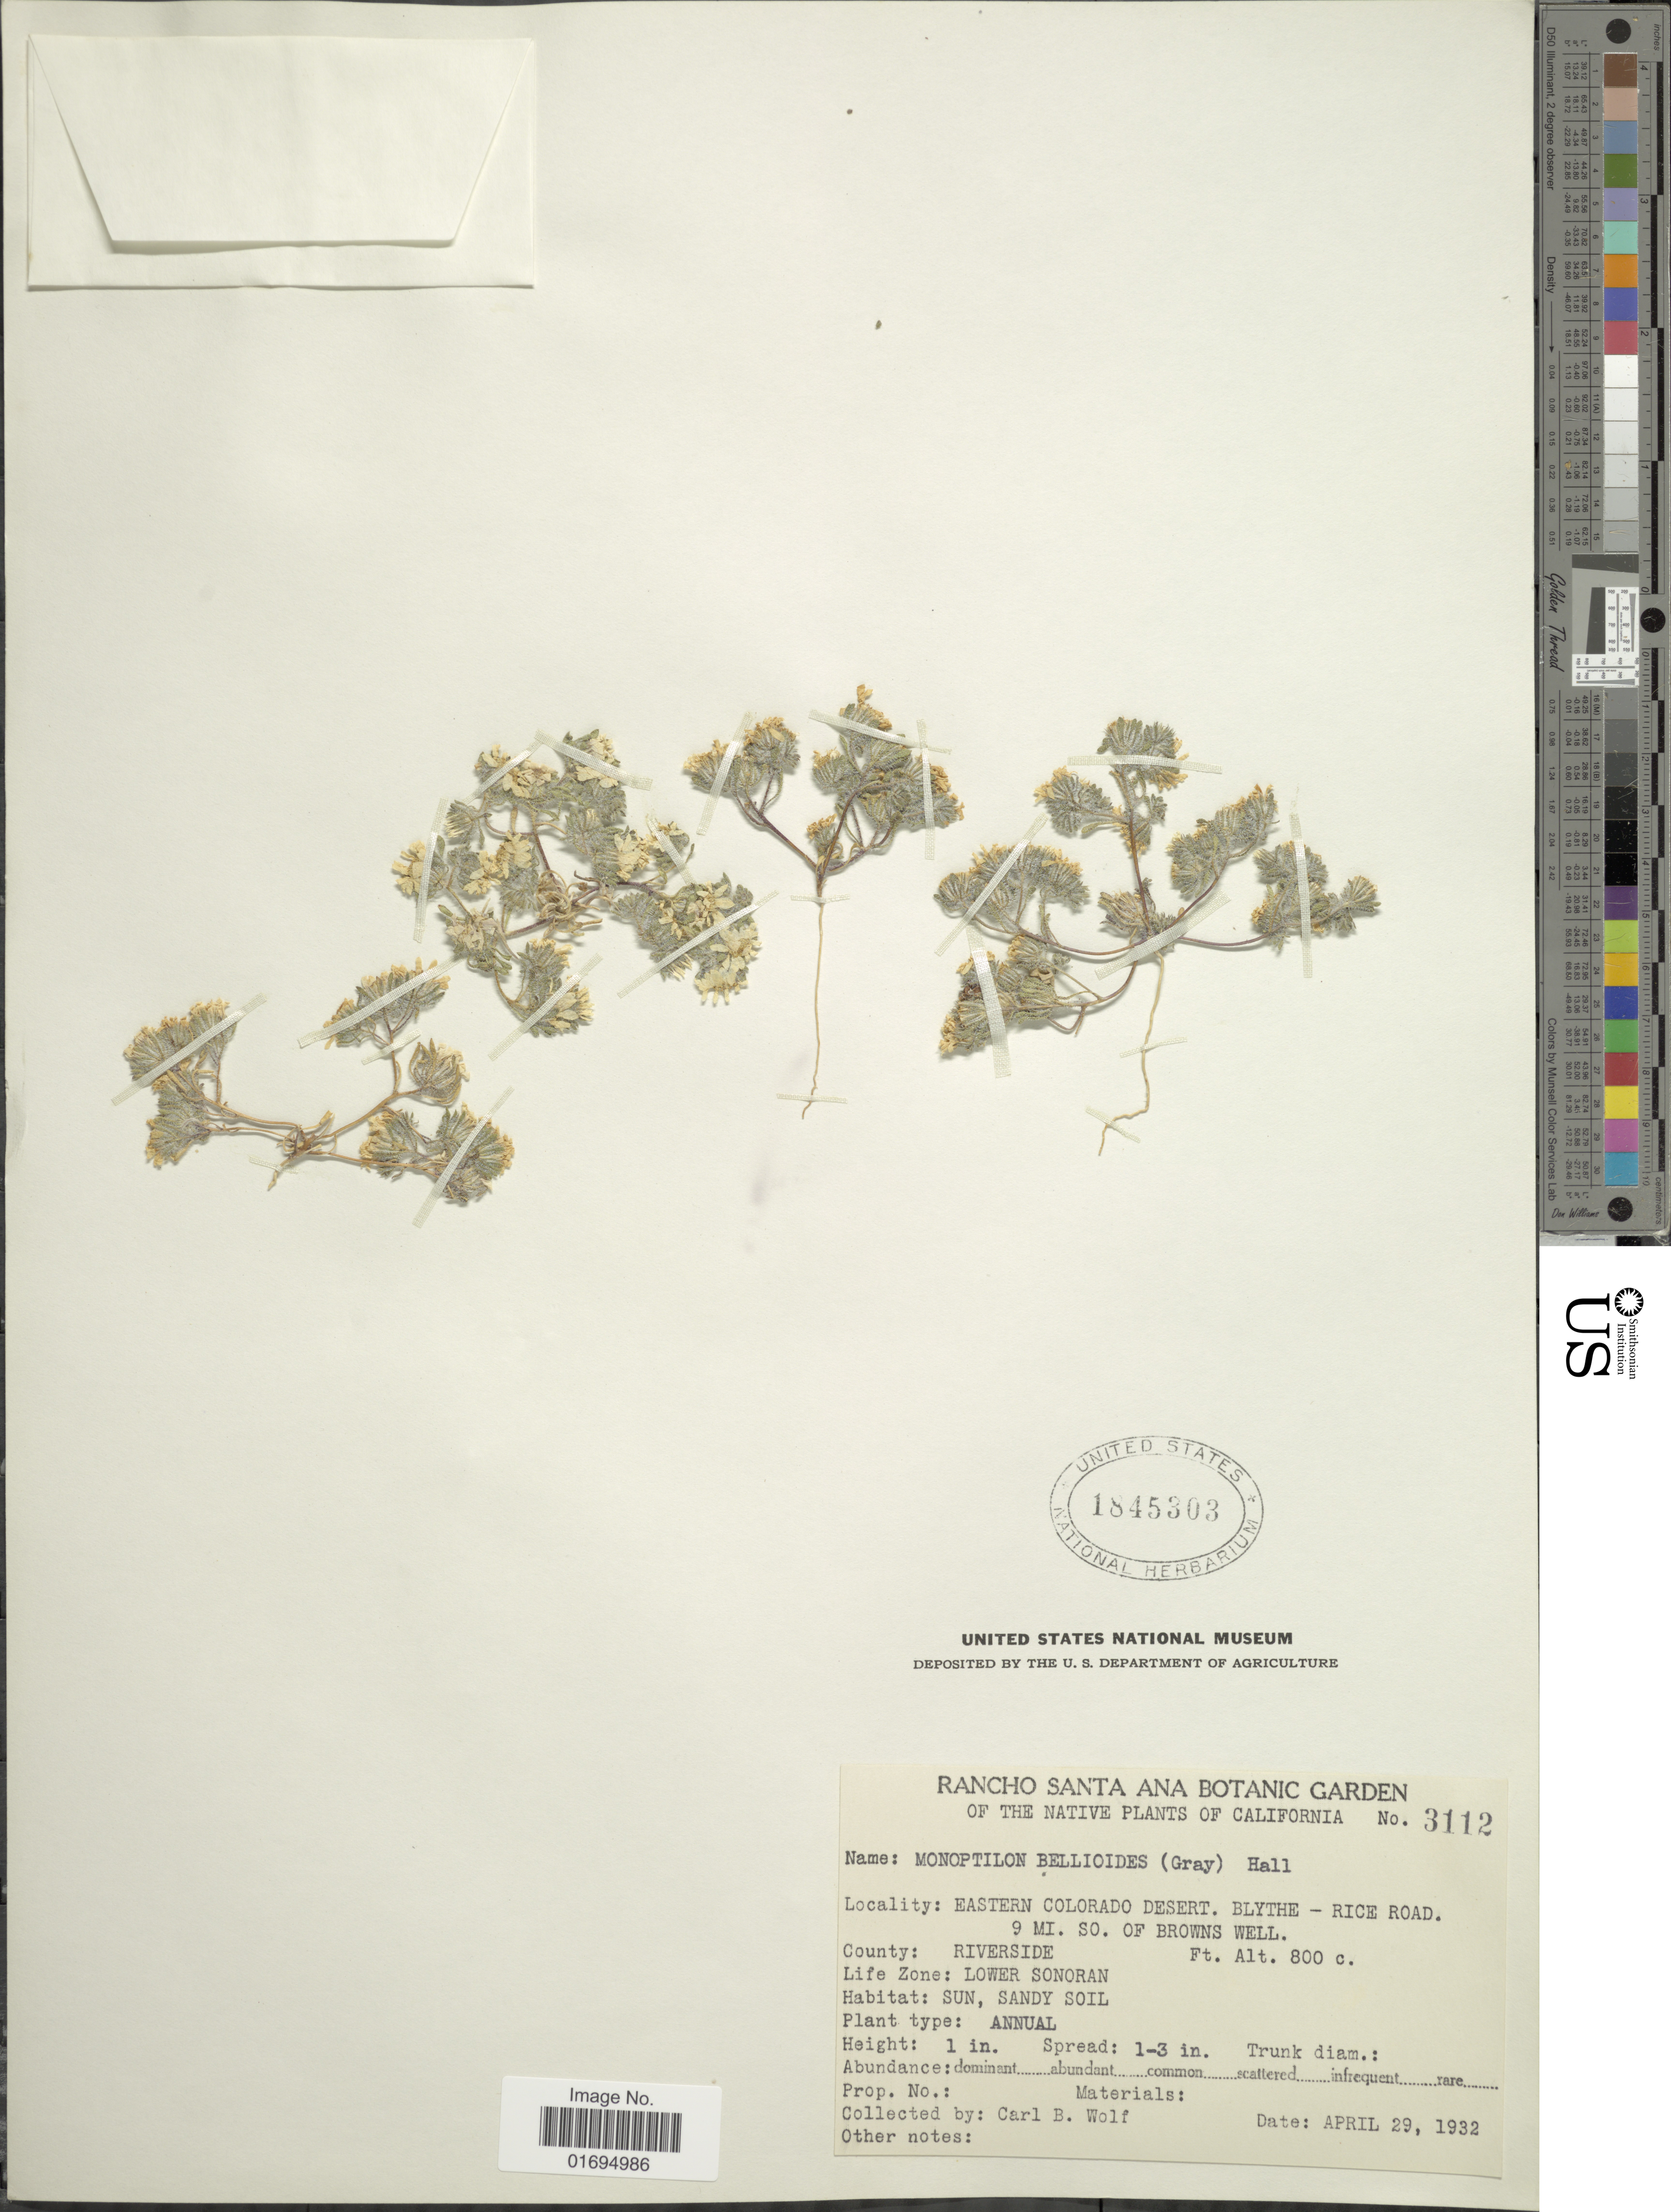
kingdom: Plantae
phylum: Tracheophyta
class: Magnoliopsida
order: Asterales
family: Asteraceae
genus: Monoptilon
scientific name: Monoptilon bellidiforme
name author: Torr. & A. Gray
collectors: C. B. Wolf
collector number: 3112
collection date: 1932-04-29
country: United States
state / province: Colorado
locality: Eastern Colorado Desert, Blythe, Rice Road, 9 mi. SO. of Browns Well, County Riverside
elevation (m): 244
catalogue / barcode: US 1845303